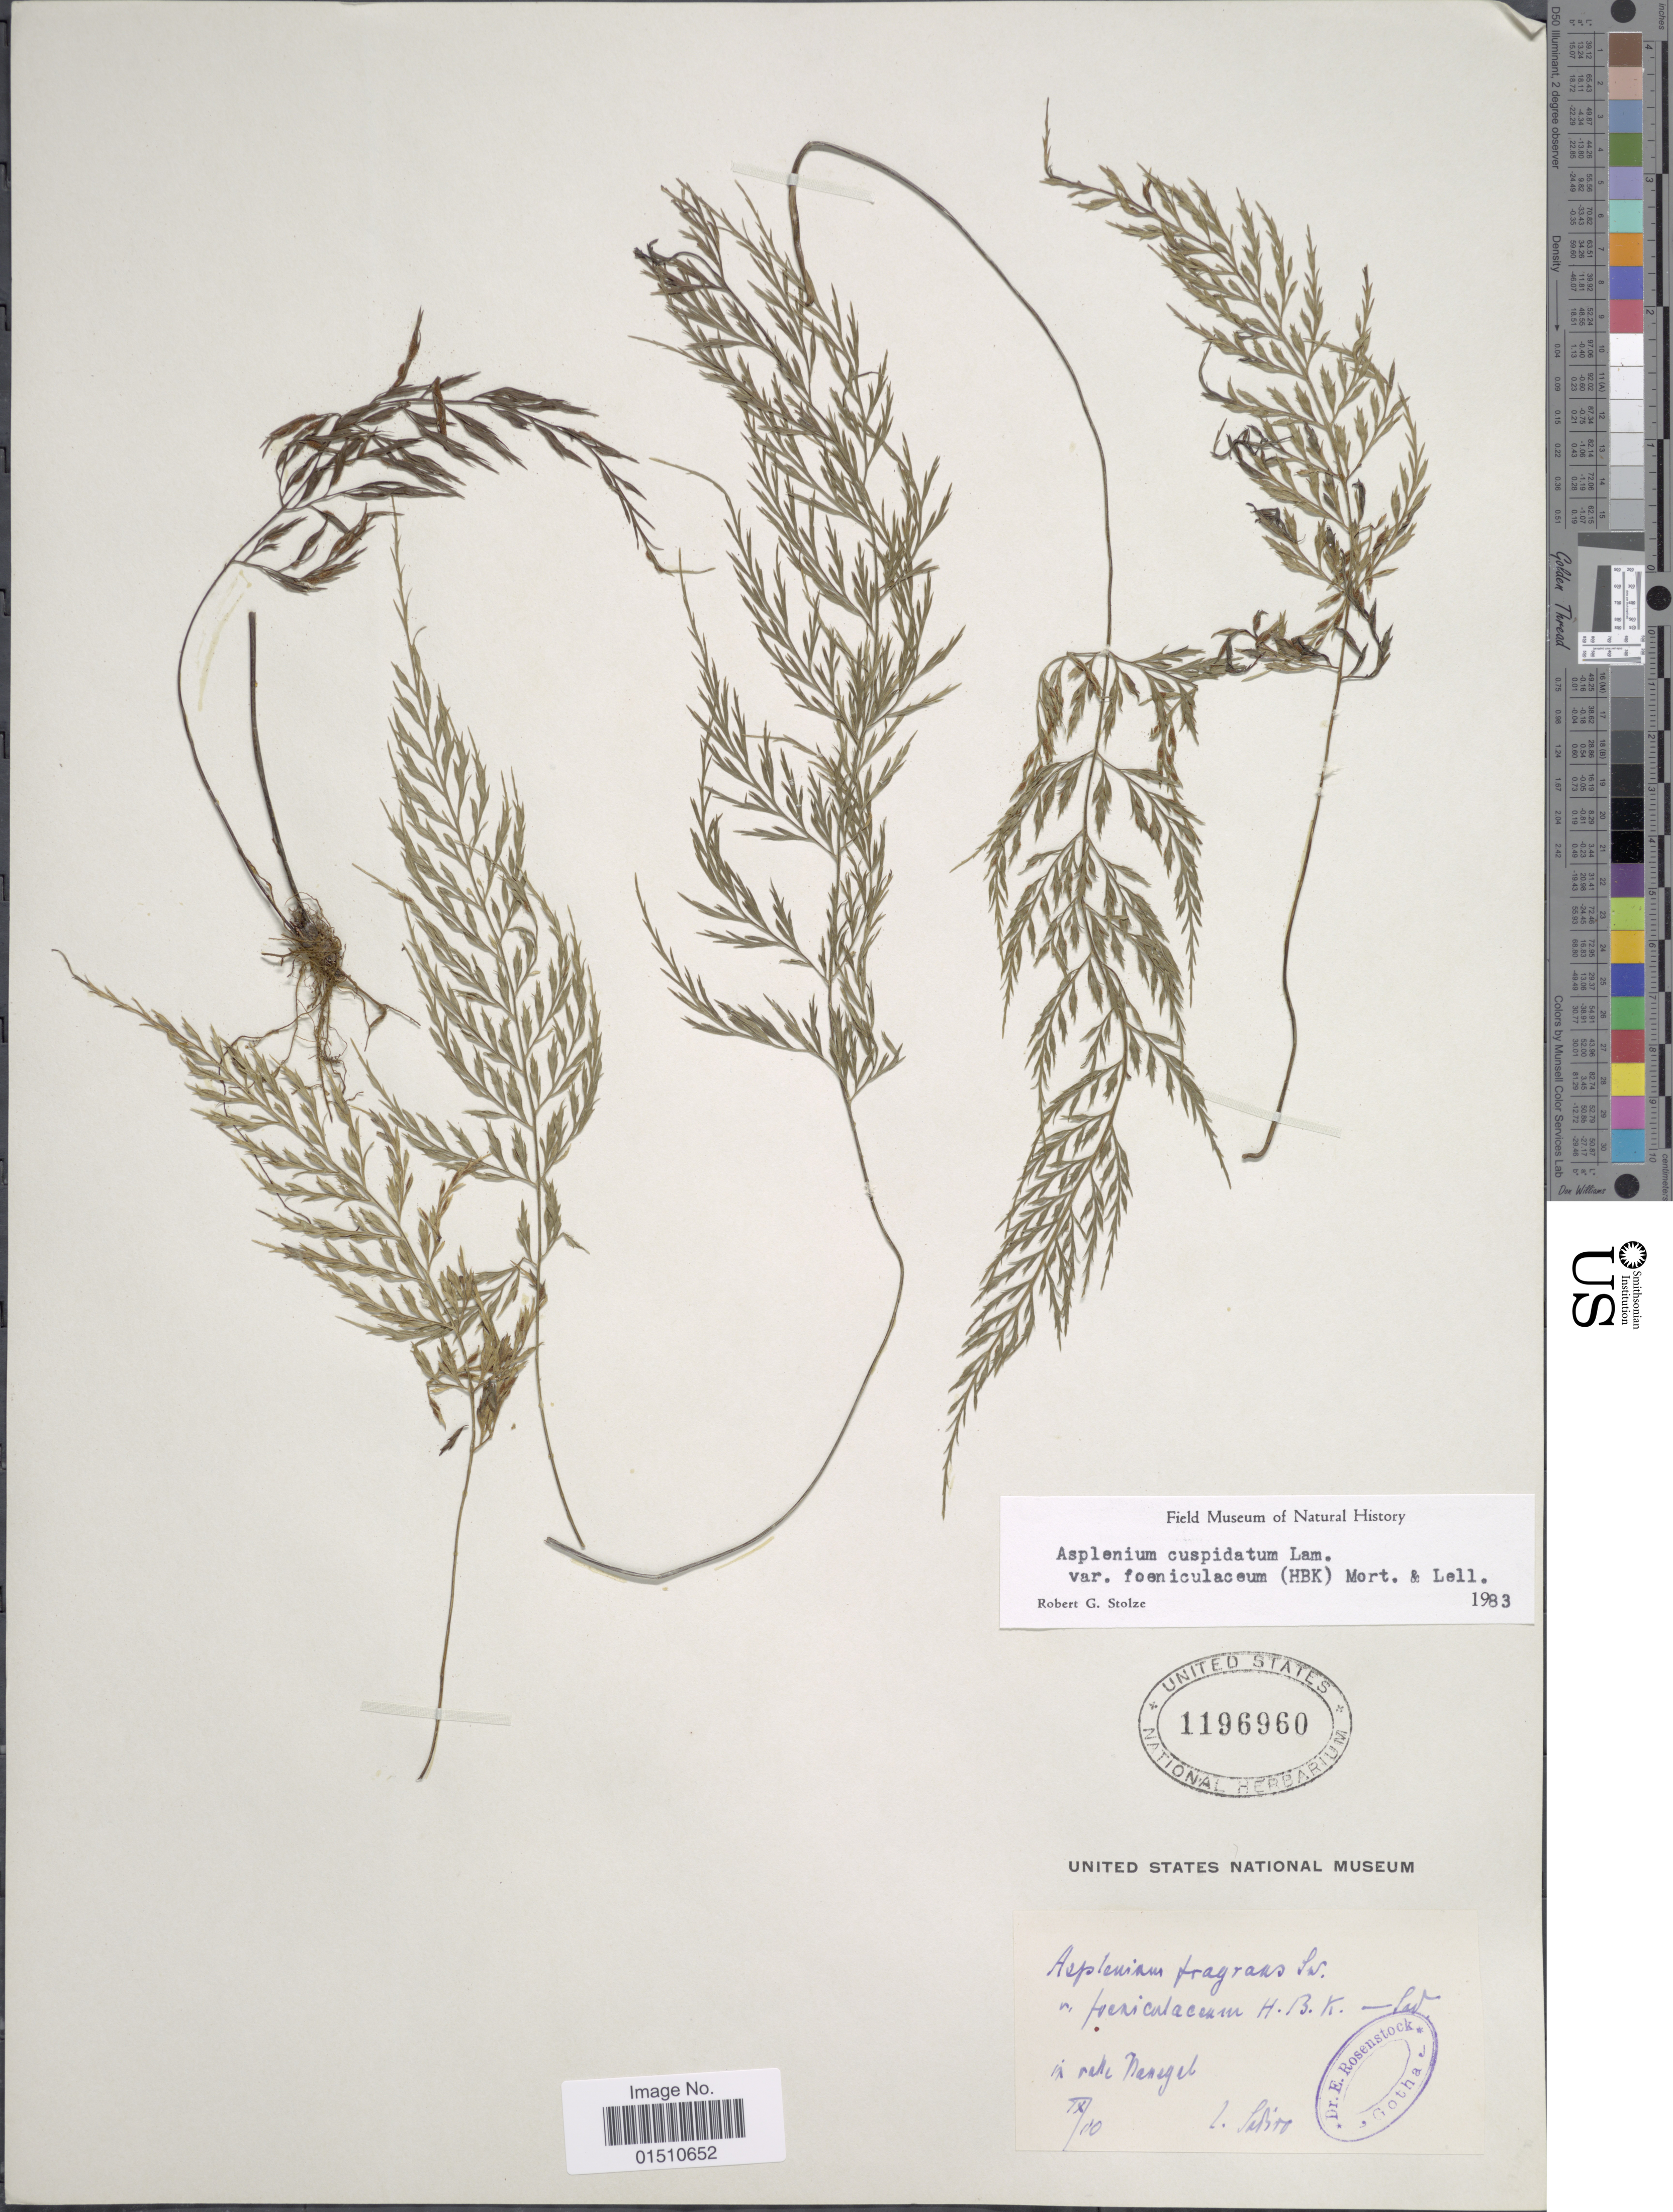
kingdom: Plantae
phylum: Tracheophyta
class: Polypodiopsida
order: Polypodiales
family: Aspleniaceae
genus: Asplenium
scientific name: Asplenium cuspidatum var. foeniculaceum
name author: (Kunth) C.V. Morton & Lellinger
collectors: Sodiro, --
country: Ecuador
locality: In vulc Nenegal.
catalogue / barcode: US 1196960